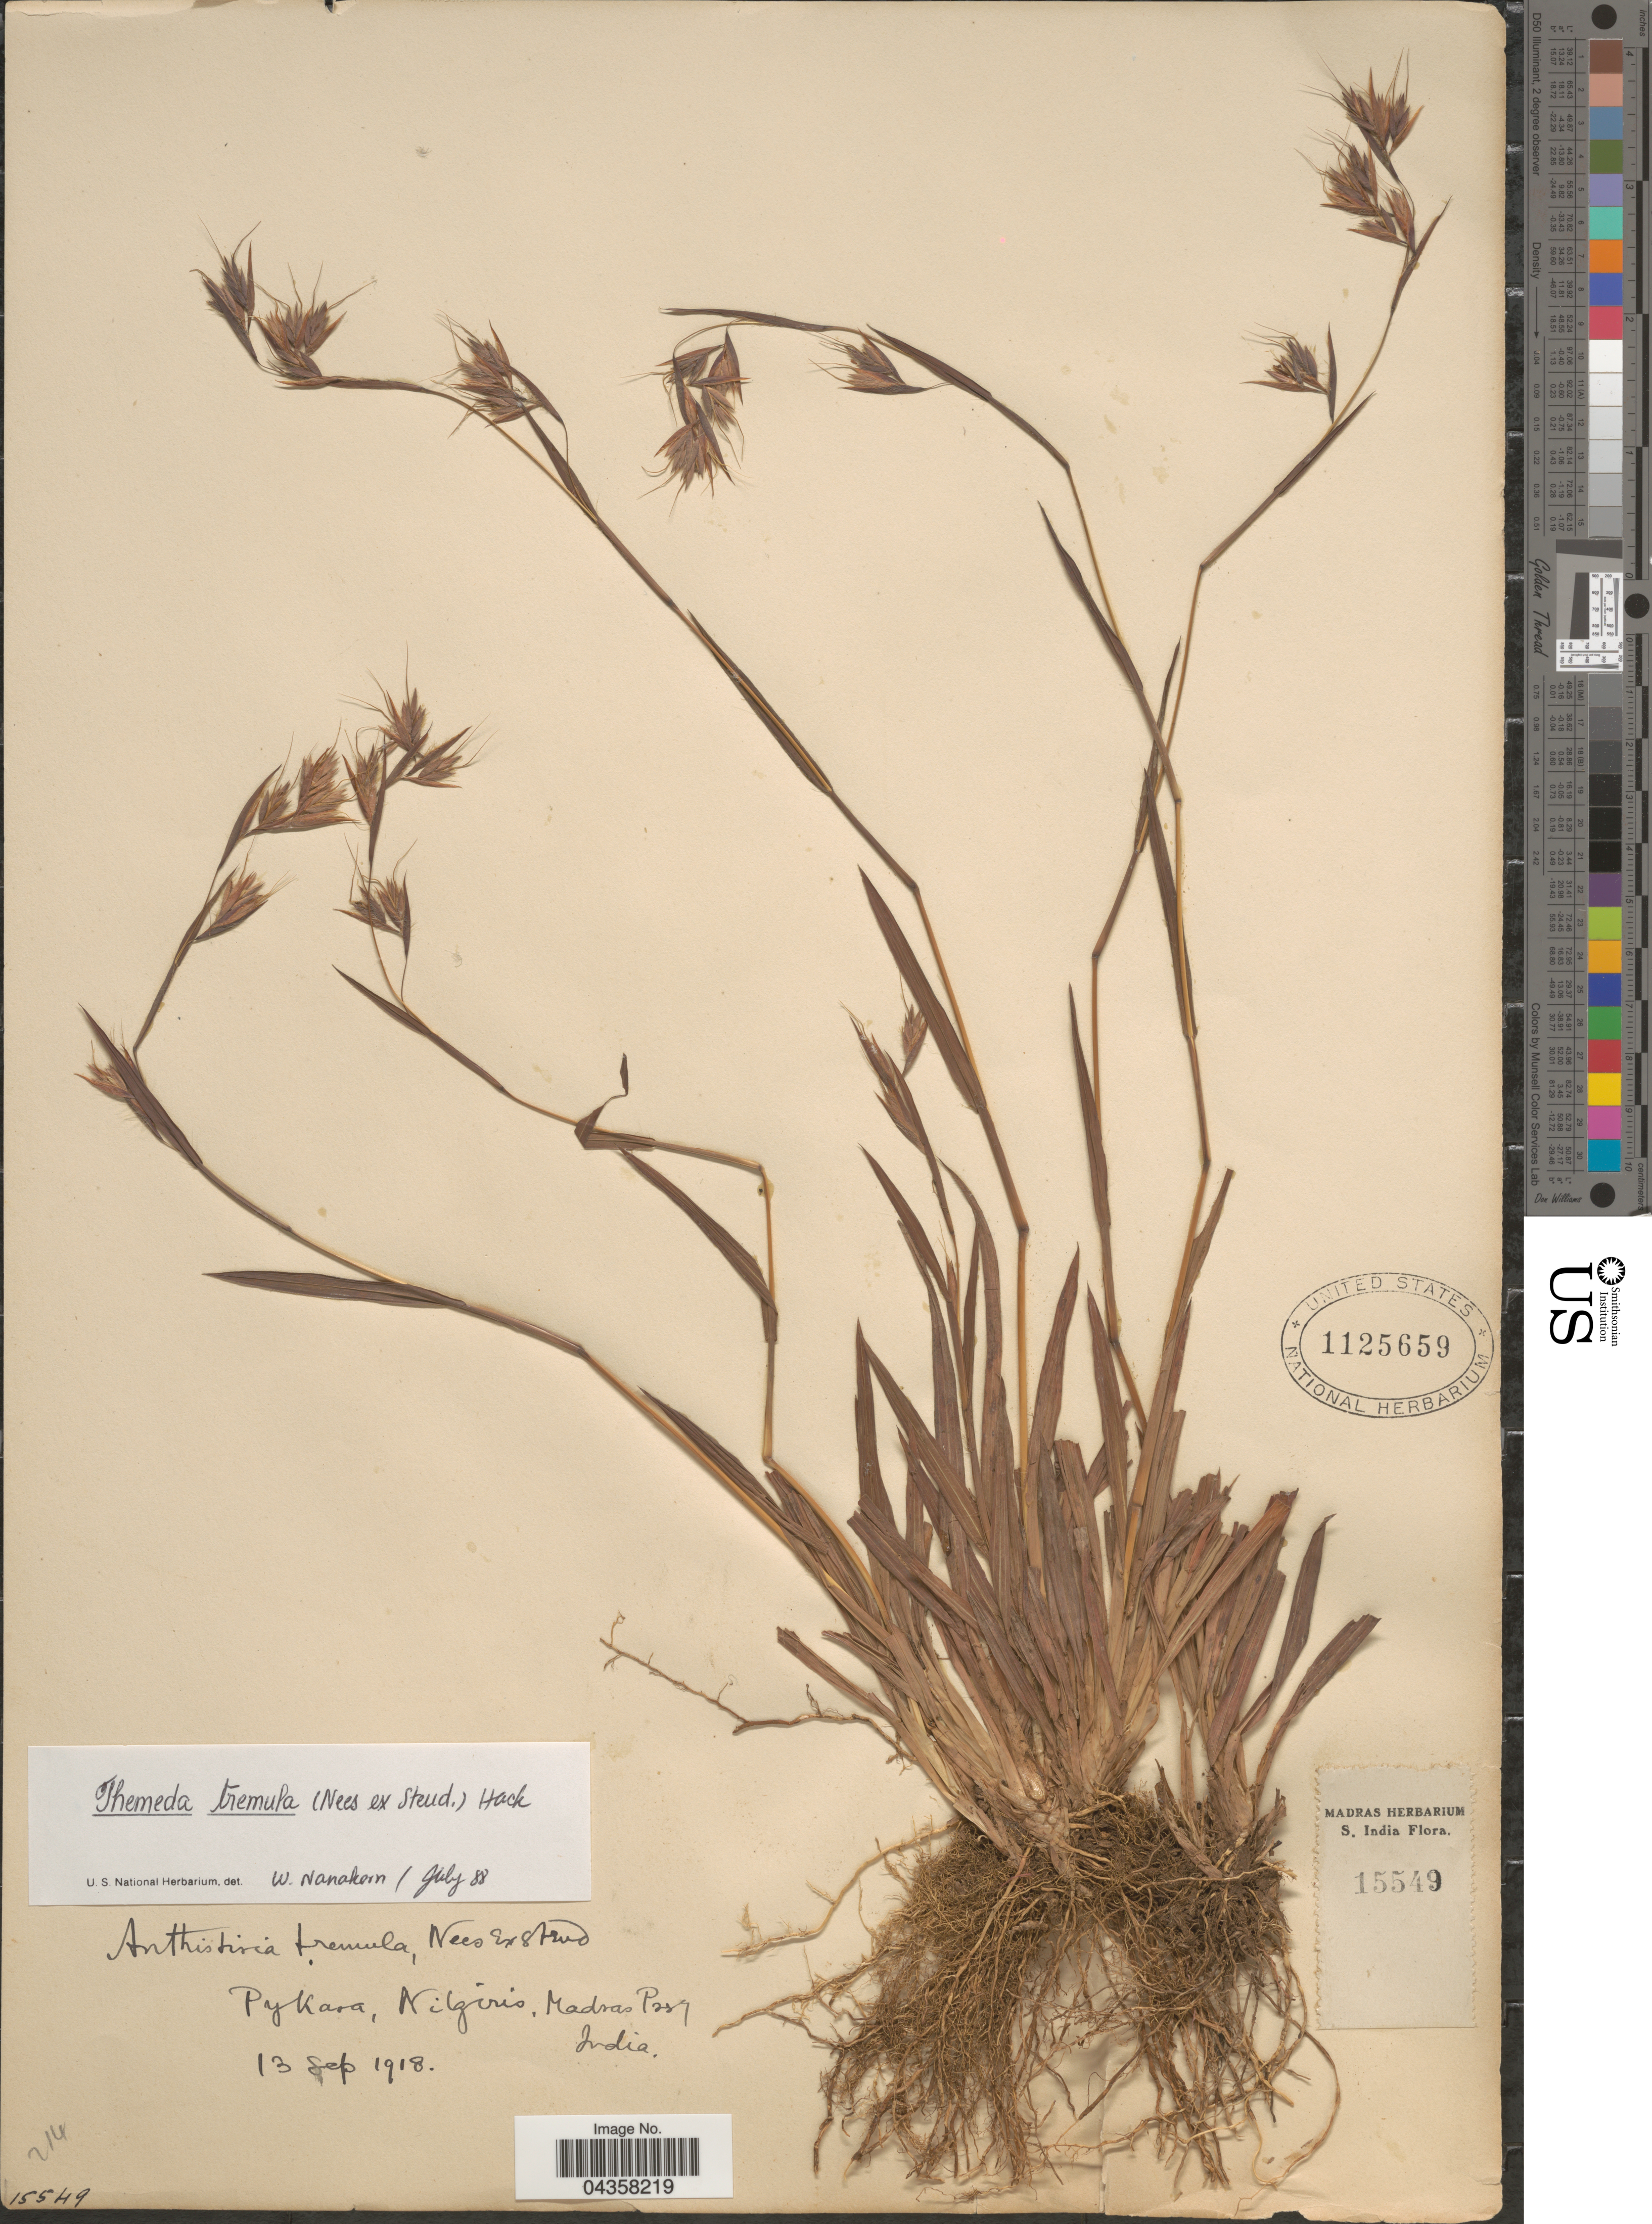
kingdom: Plantae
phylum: Tracheophyta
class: Liliopsida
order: Poales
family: Poaceae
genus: Themeda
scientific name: Themeda tremula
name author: (Nees) Hack.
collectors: Ex herb. Madras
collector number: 15549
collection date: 1918-09-13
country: India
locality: Pykara, Nilgris, Madras Prsy. S. India.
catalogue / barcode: US 1125659